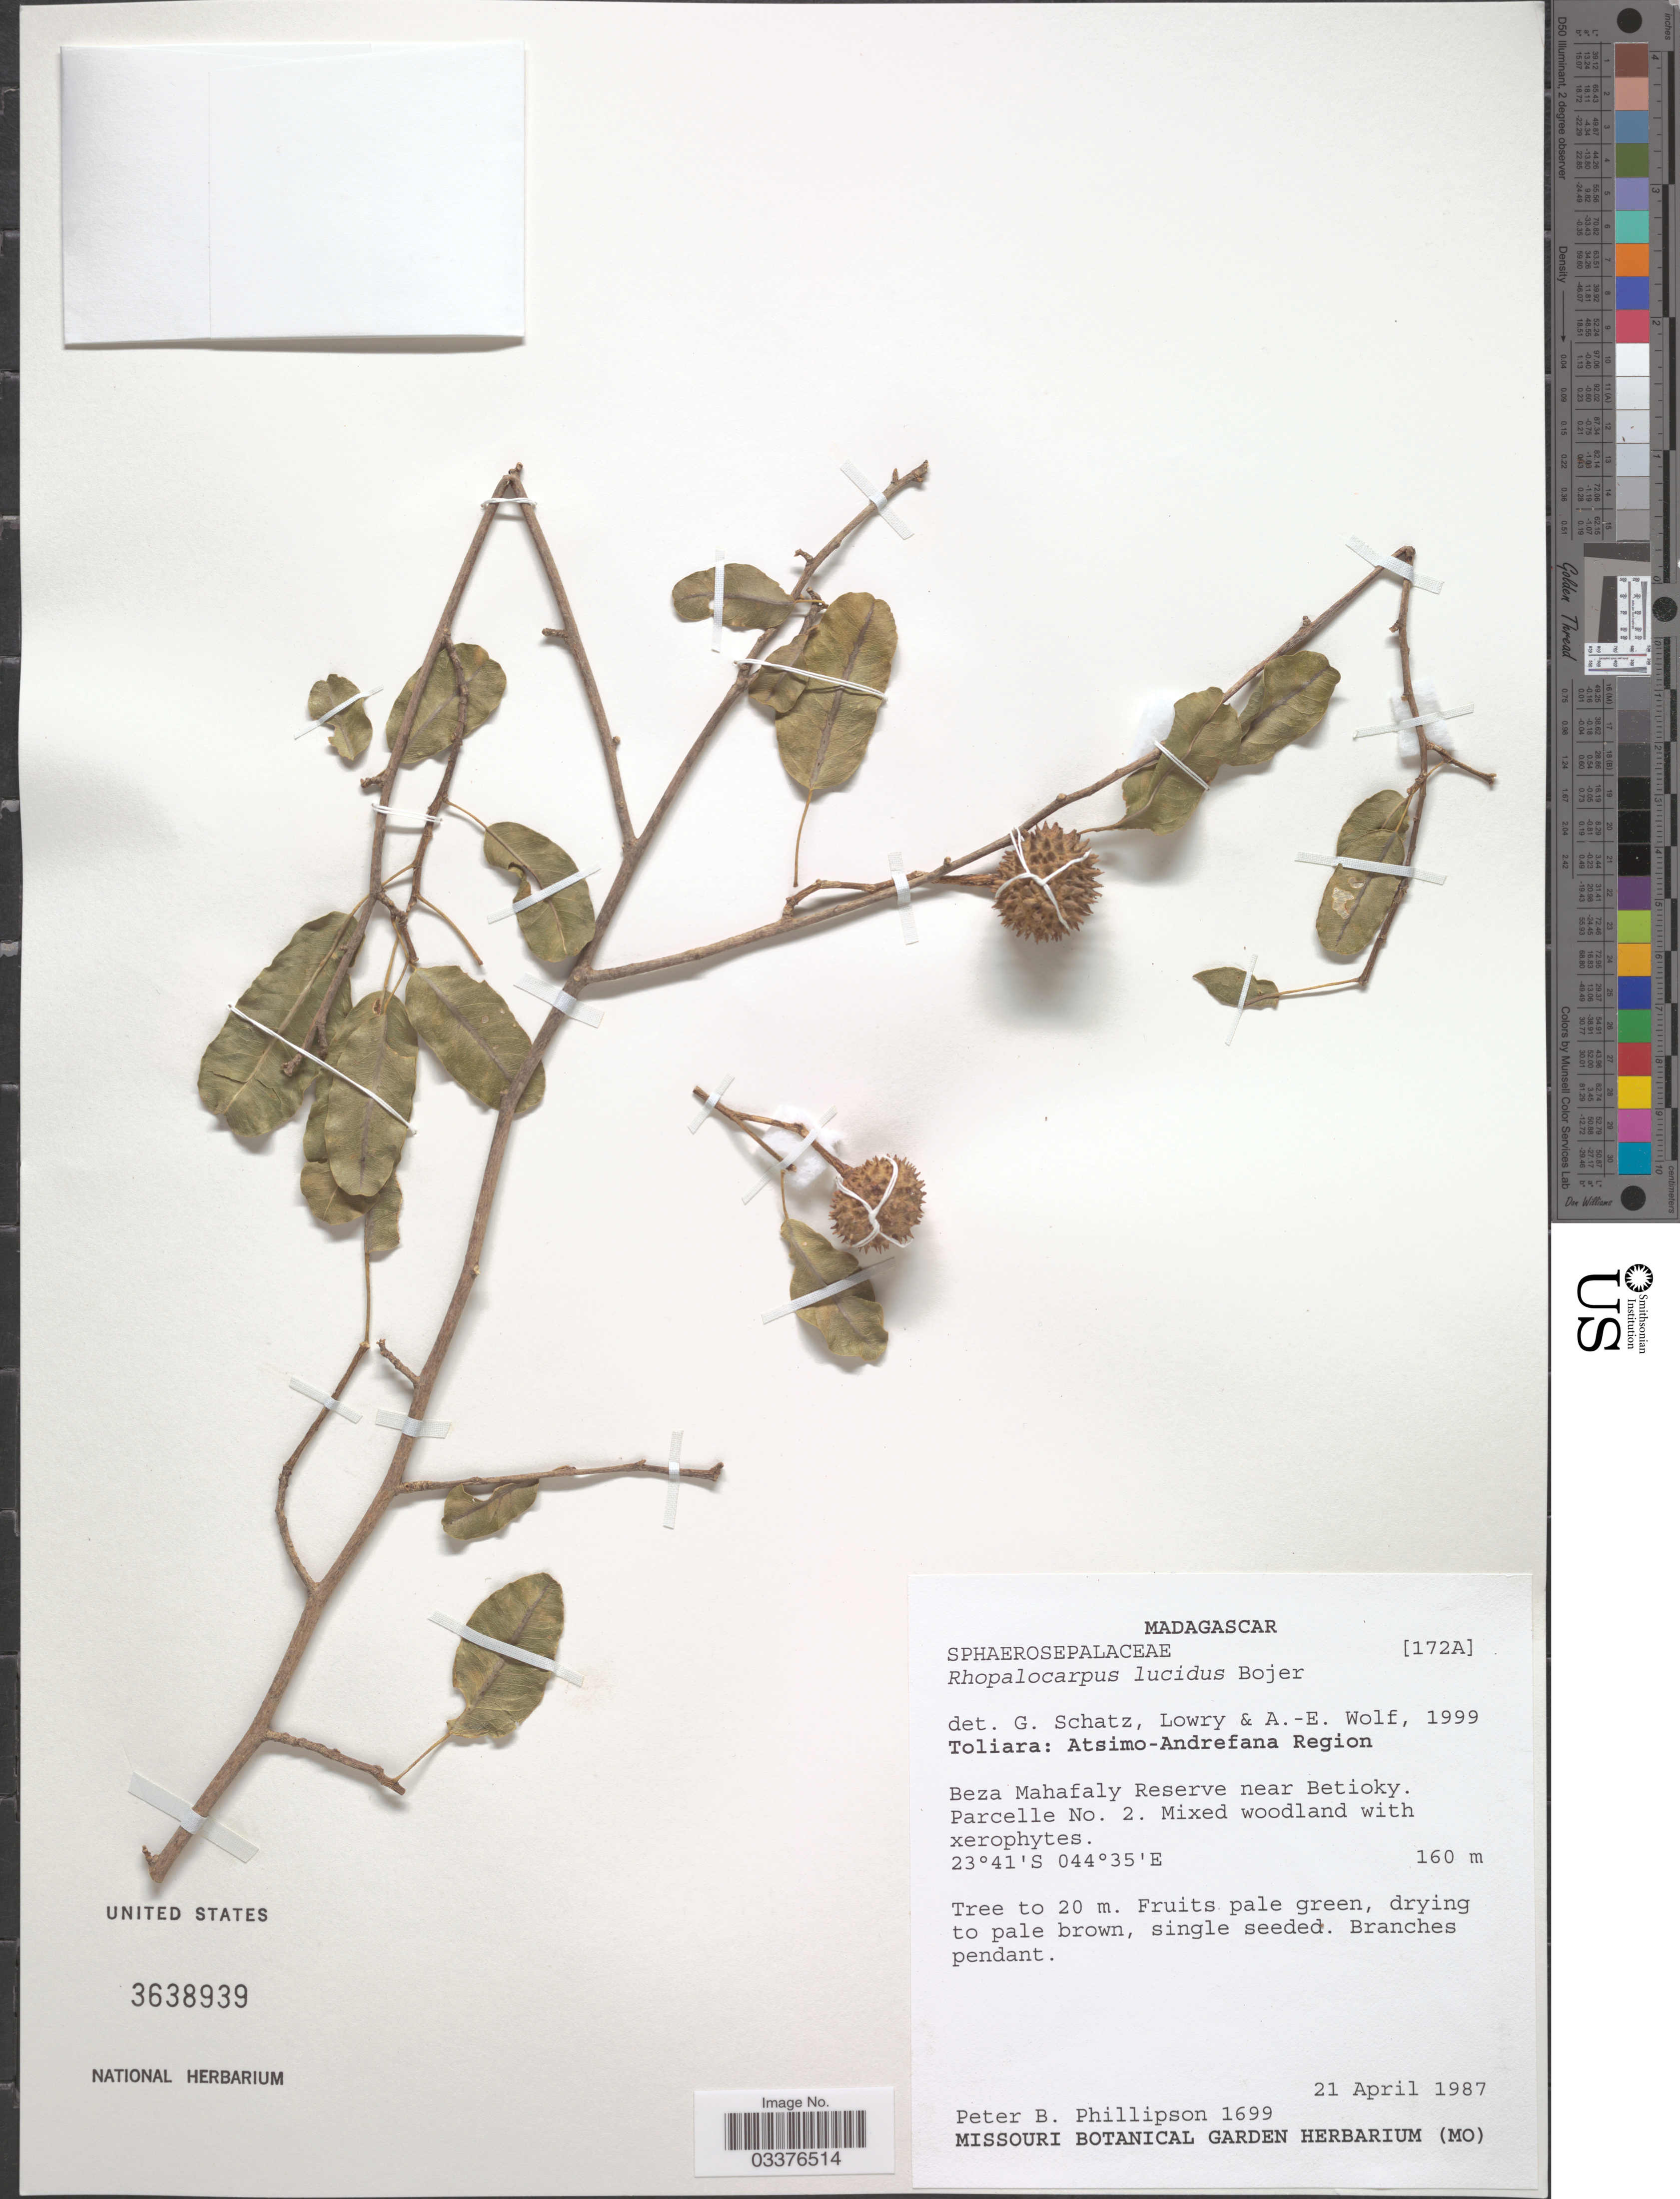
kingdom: Plantae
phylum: Tracheophyta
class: Magnoliopsida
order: Malvales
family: Sphaerosepalaceae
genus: Rhopalocarpus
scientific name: Rhopalocarpus lucidus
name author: Bojer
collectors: P. B. Phillipson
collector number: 1699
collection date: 1987-04-21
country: Madagascar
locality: Beza Mahafaly Reserve near Betioky. Parcelle No. 2.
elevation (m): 160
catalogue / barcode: US 3638939